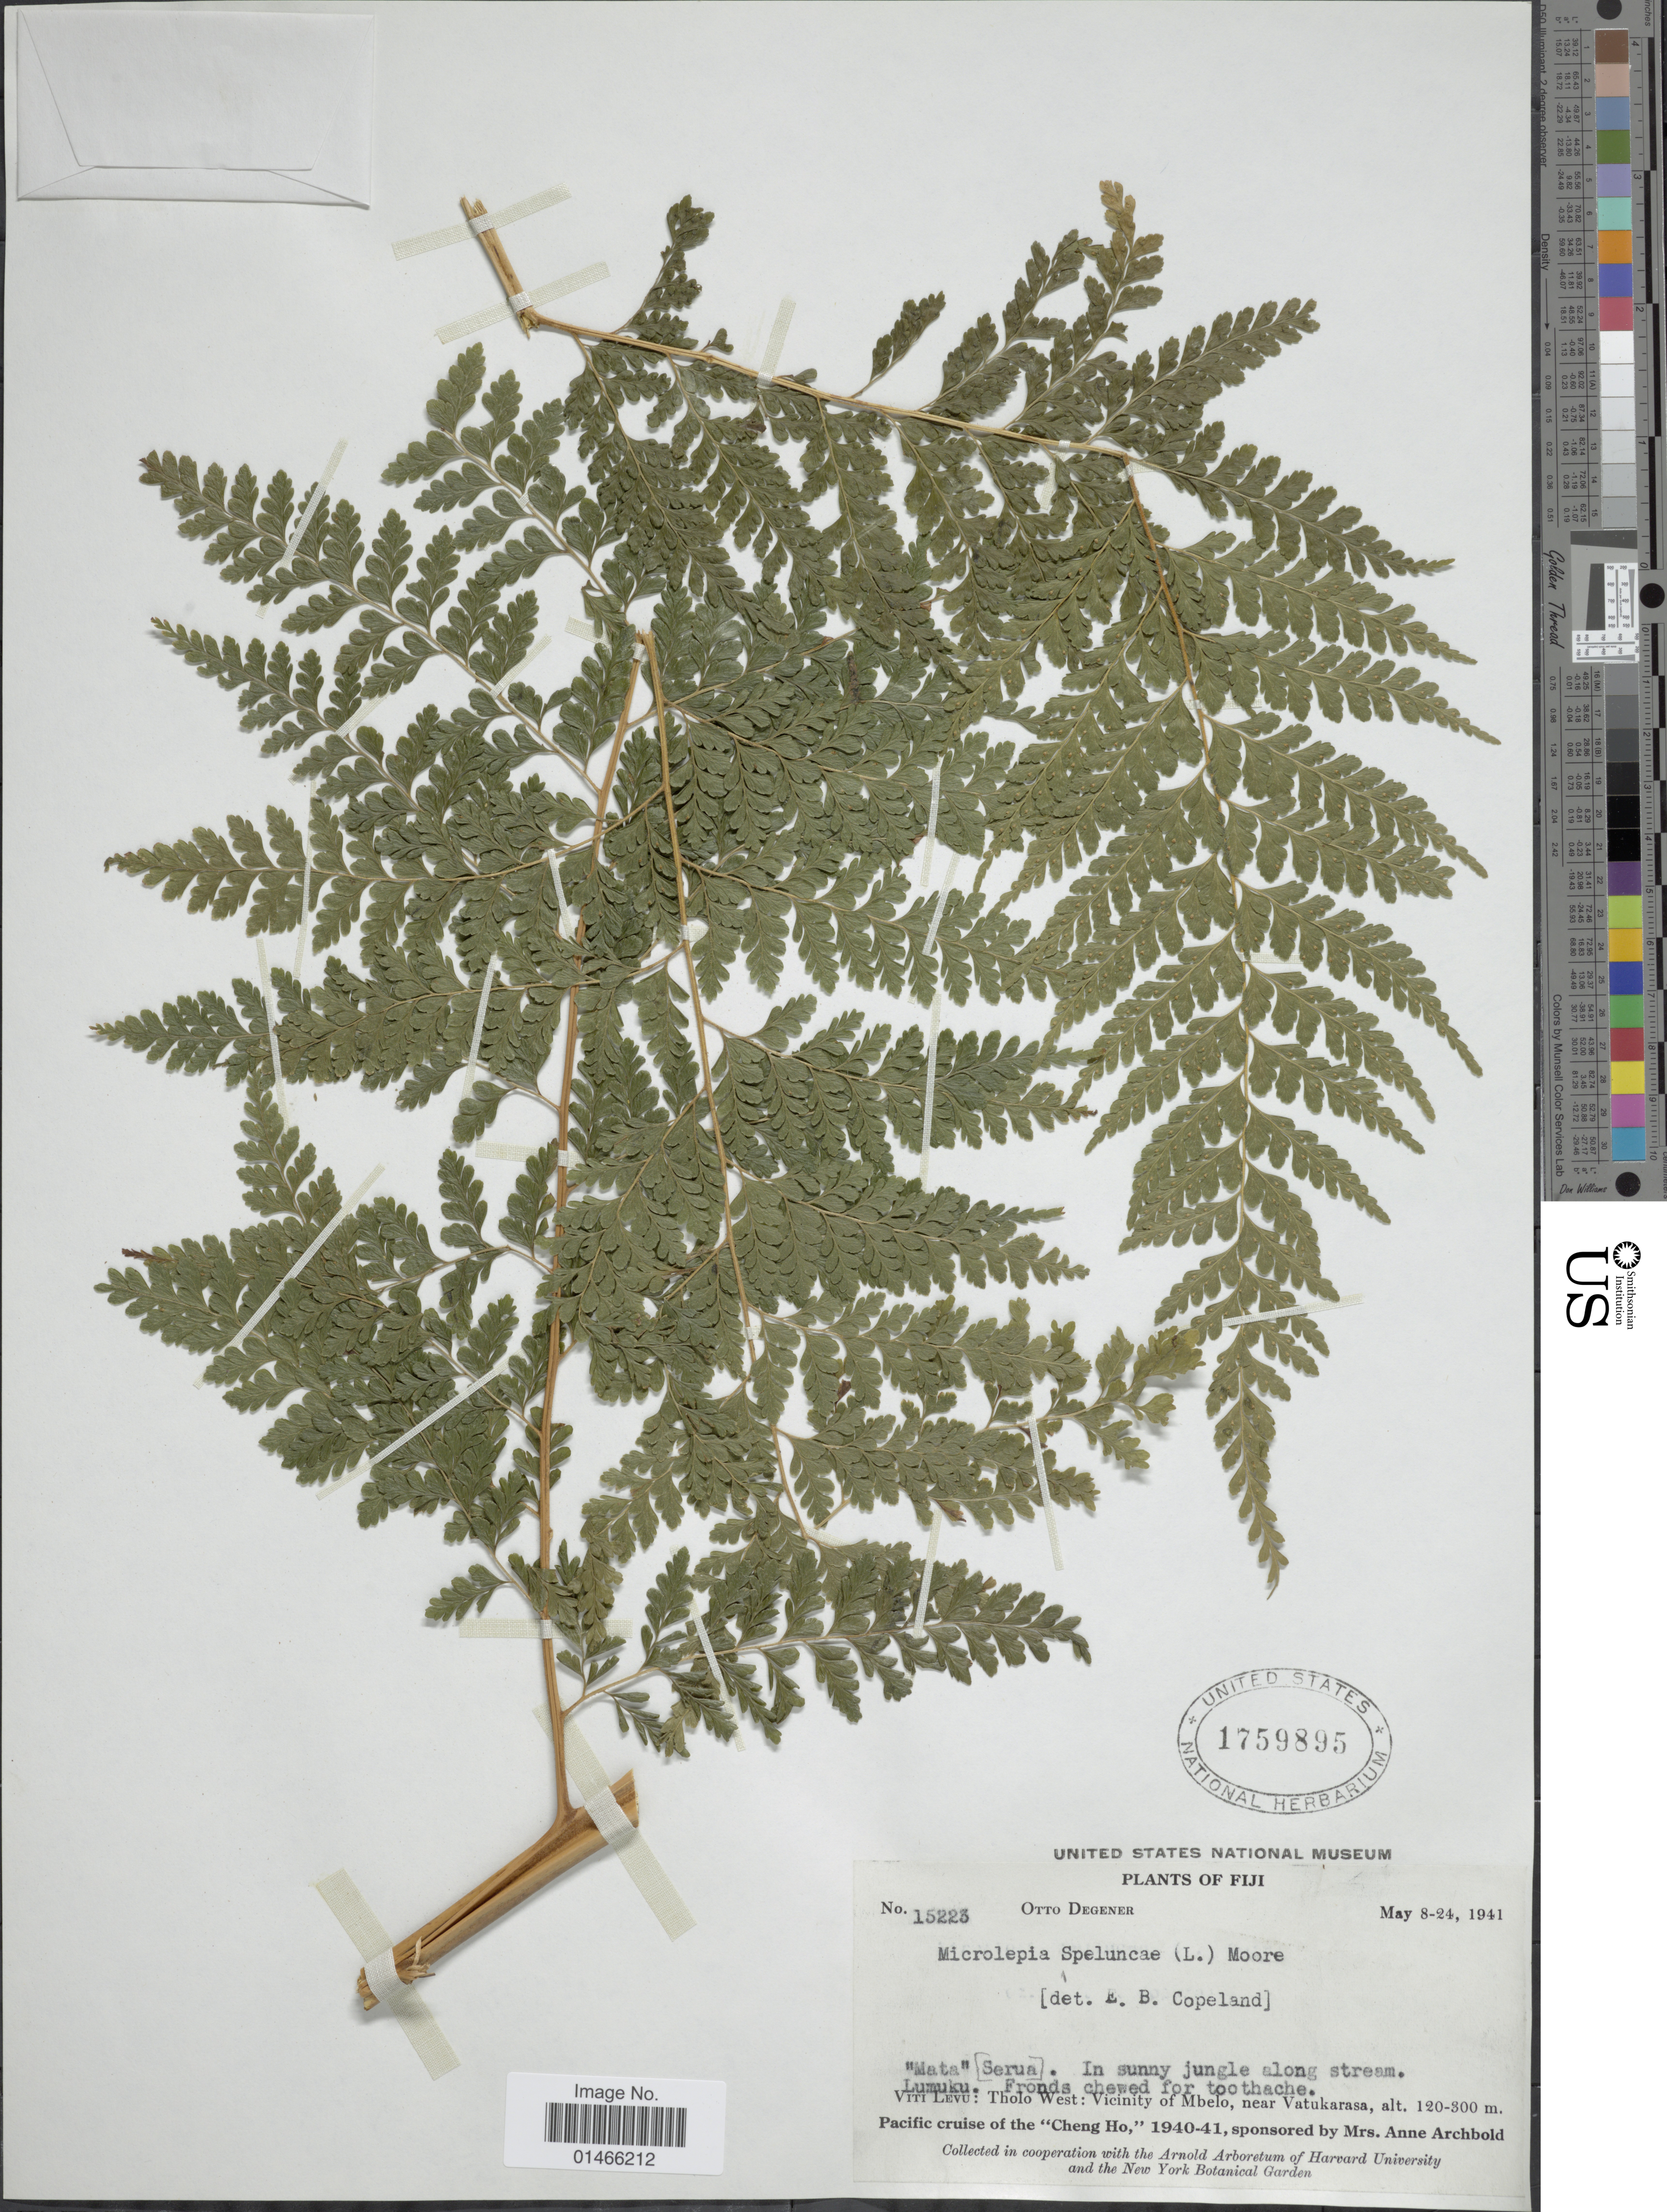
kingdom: Plantae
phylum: Tracheophyta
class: Polypodiopsida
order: Polypodiales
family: Dennstaedtiaceae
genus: Microlepia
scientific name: Microlepia speluncae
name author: (L.) T. Moore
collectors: O. Degener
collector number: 15223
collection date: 1941-05-08/1941-05-24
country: Fiji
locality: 'Mata' [Serua]. In sunny jungle along stream. Lumuku. Viti Levu: Tholo West: Vicinity of Mbelo, near Vatukarasa.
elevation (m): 120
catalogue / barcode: US 1759895